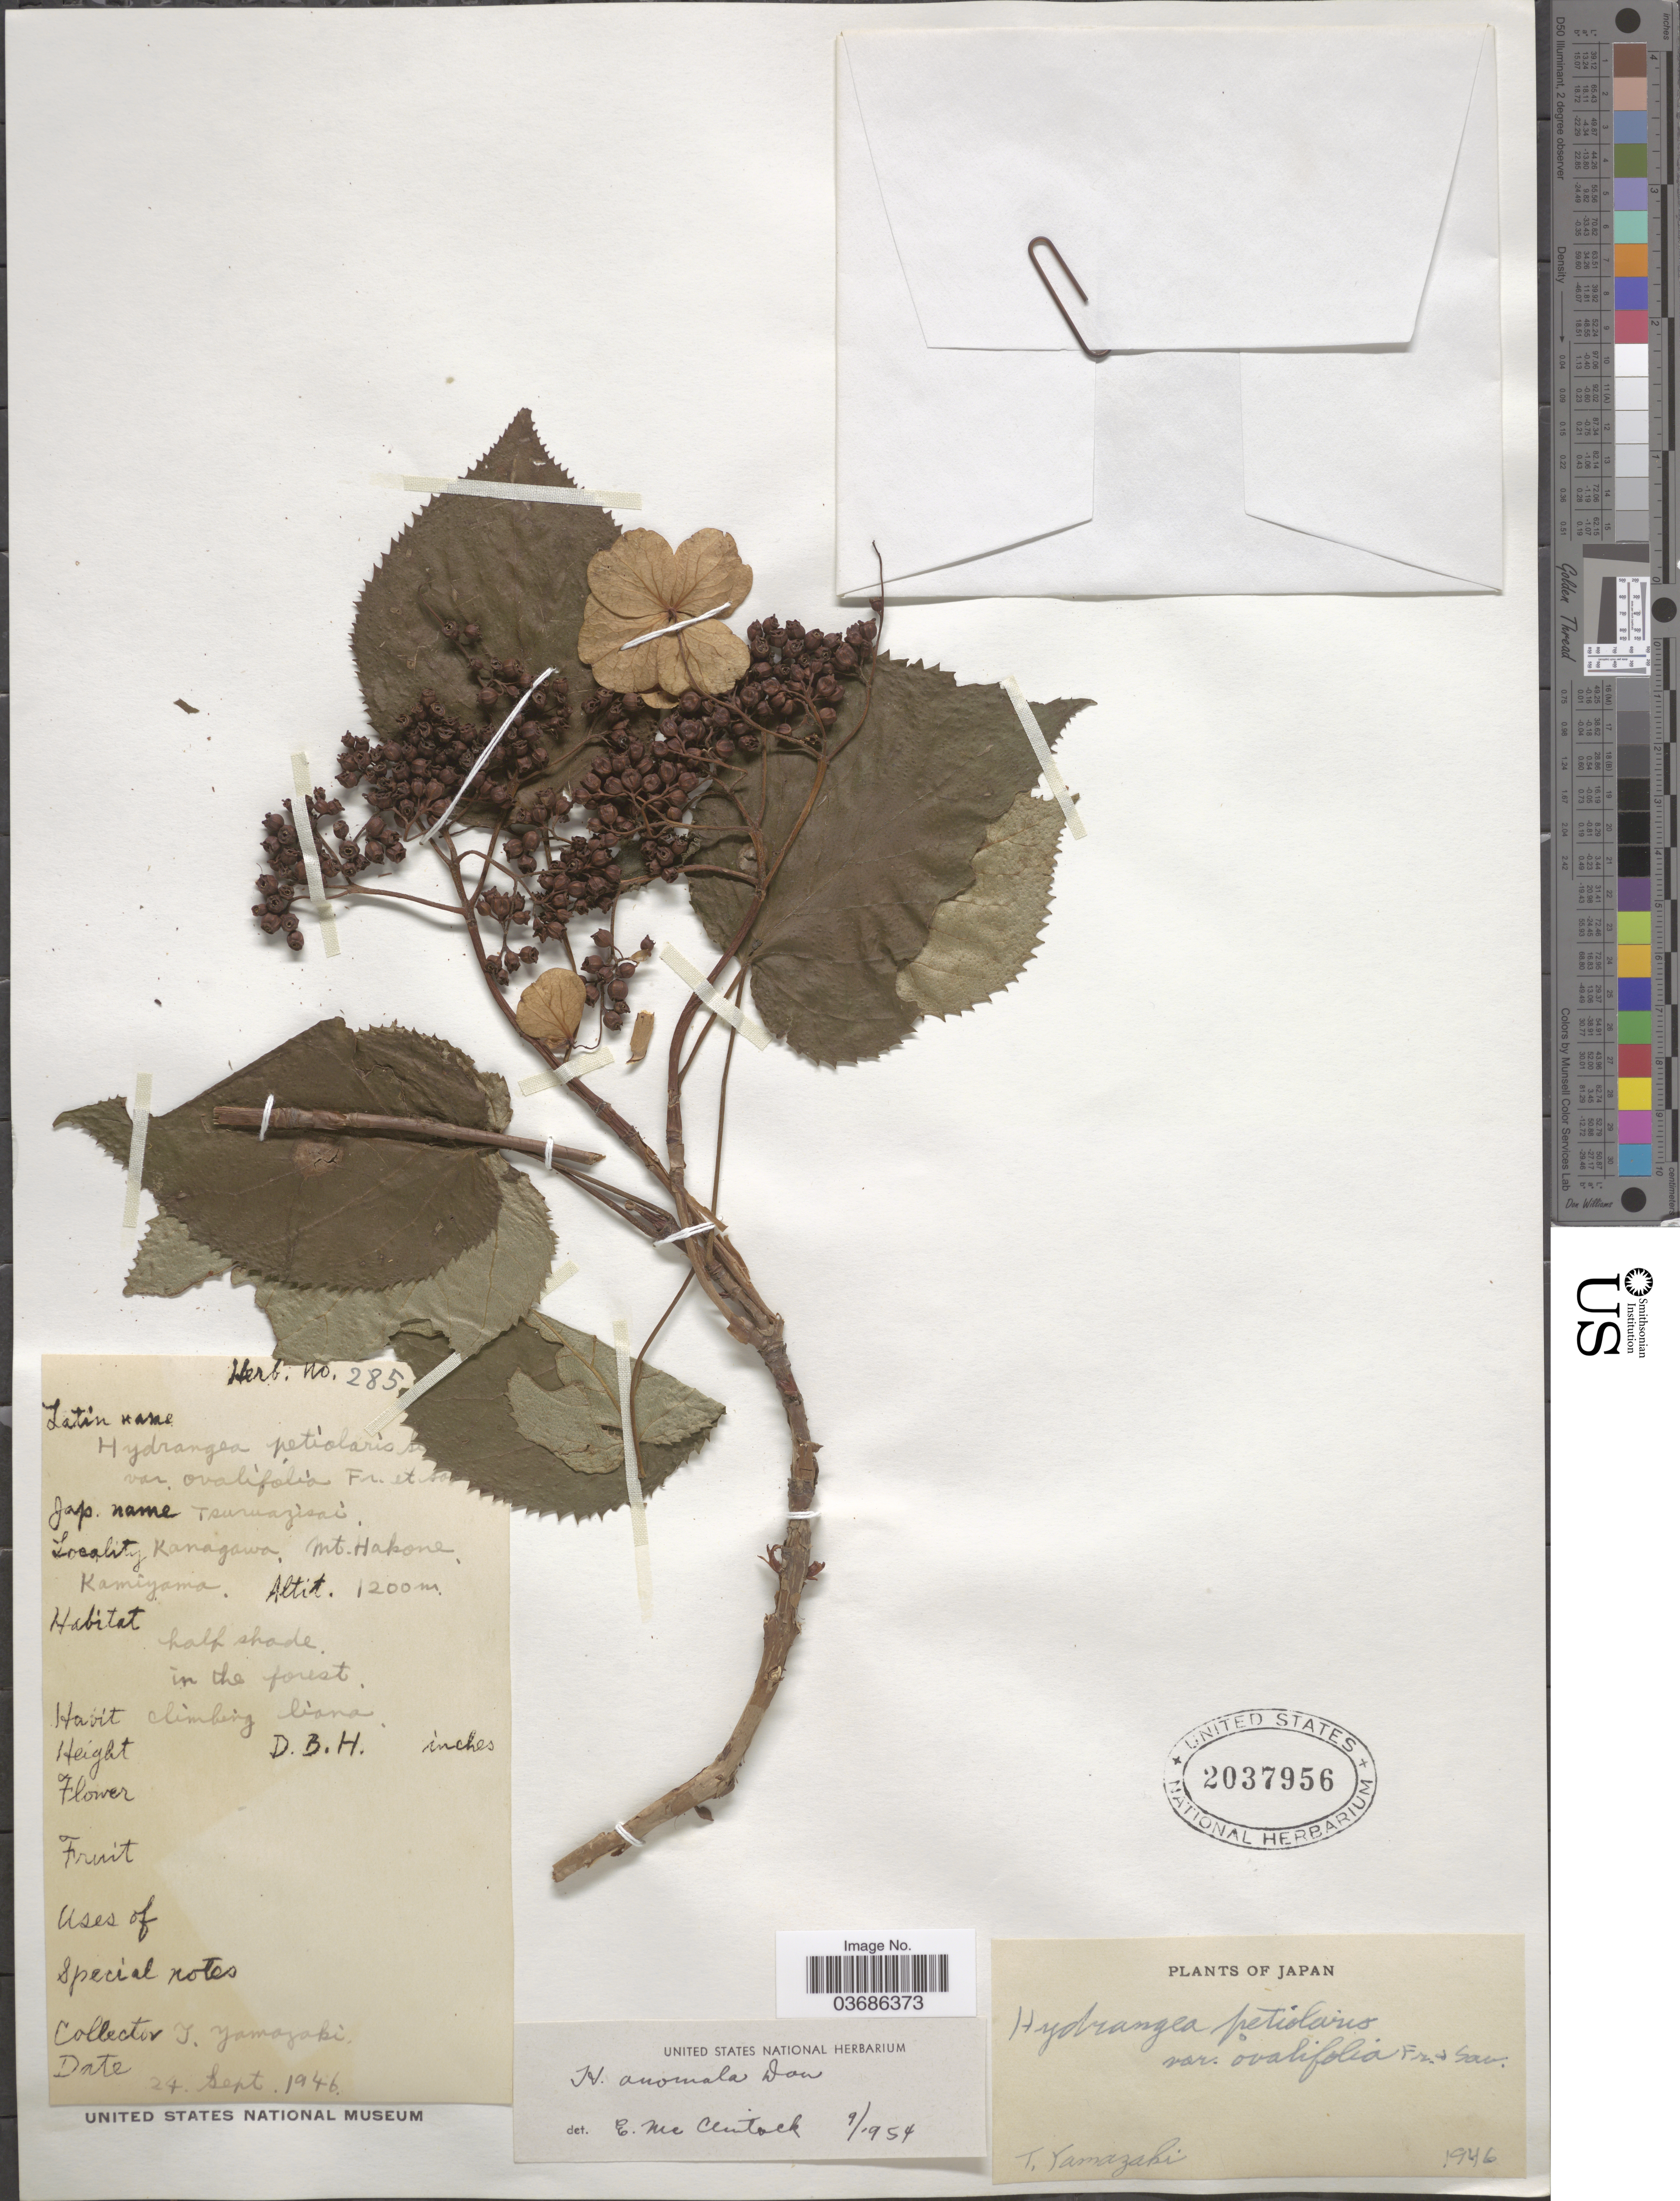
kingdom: Plantae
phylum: Tracheophyta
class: Magnoliopsida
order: Cornales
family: Hydrangeaceae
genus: Hydrangea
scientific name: Hydrangea anomala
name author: D. Don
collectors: T. Yamazaki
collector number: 285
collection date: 1946-09-24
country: Japan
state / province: Kanagawa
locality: Mt. Hakone. Kamiyama.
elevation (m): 1200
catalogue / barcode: US 2037956